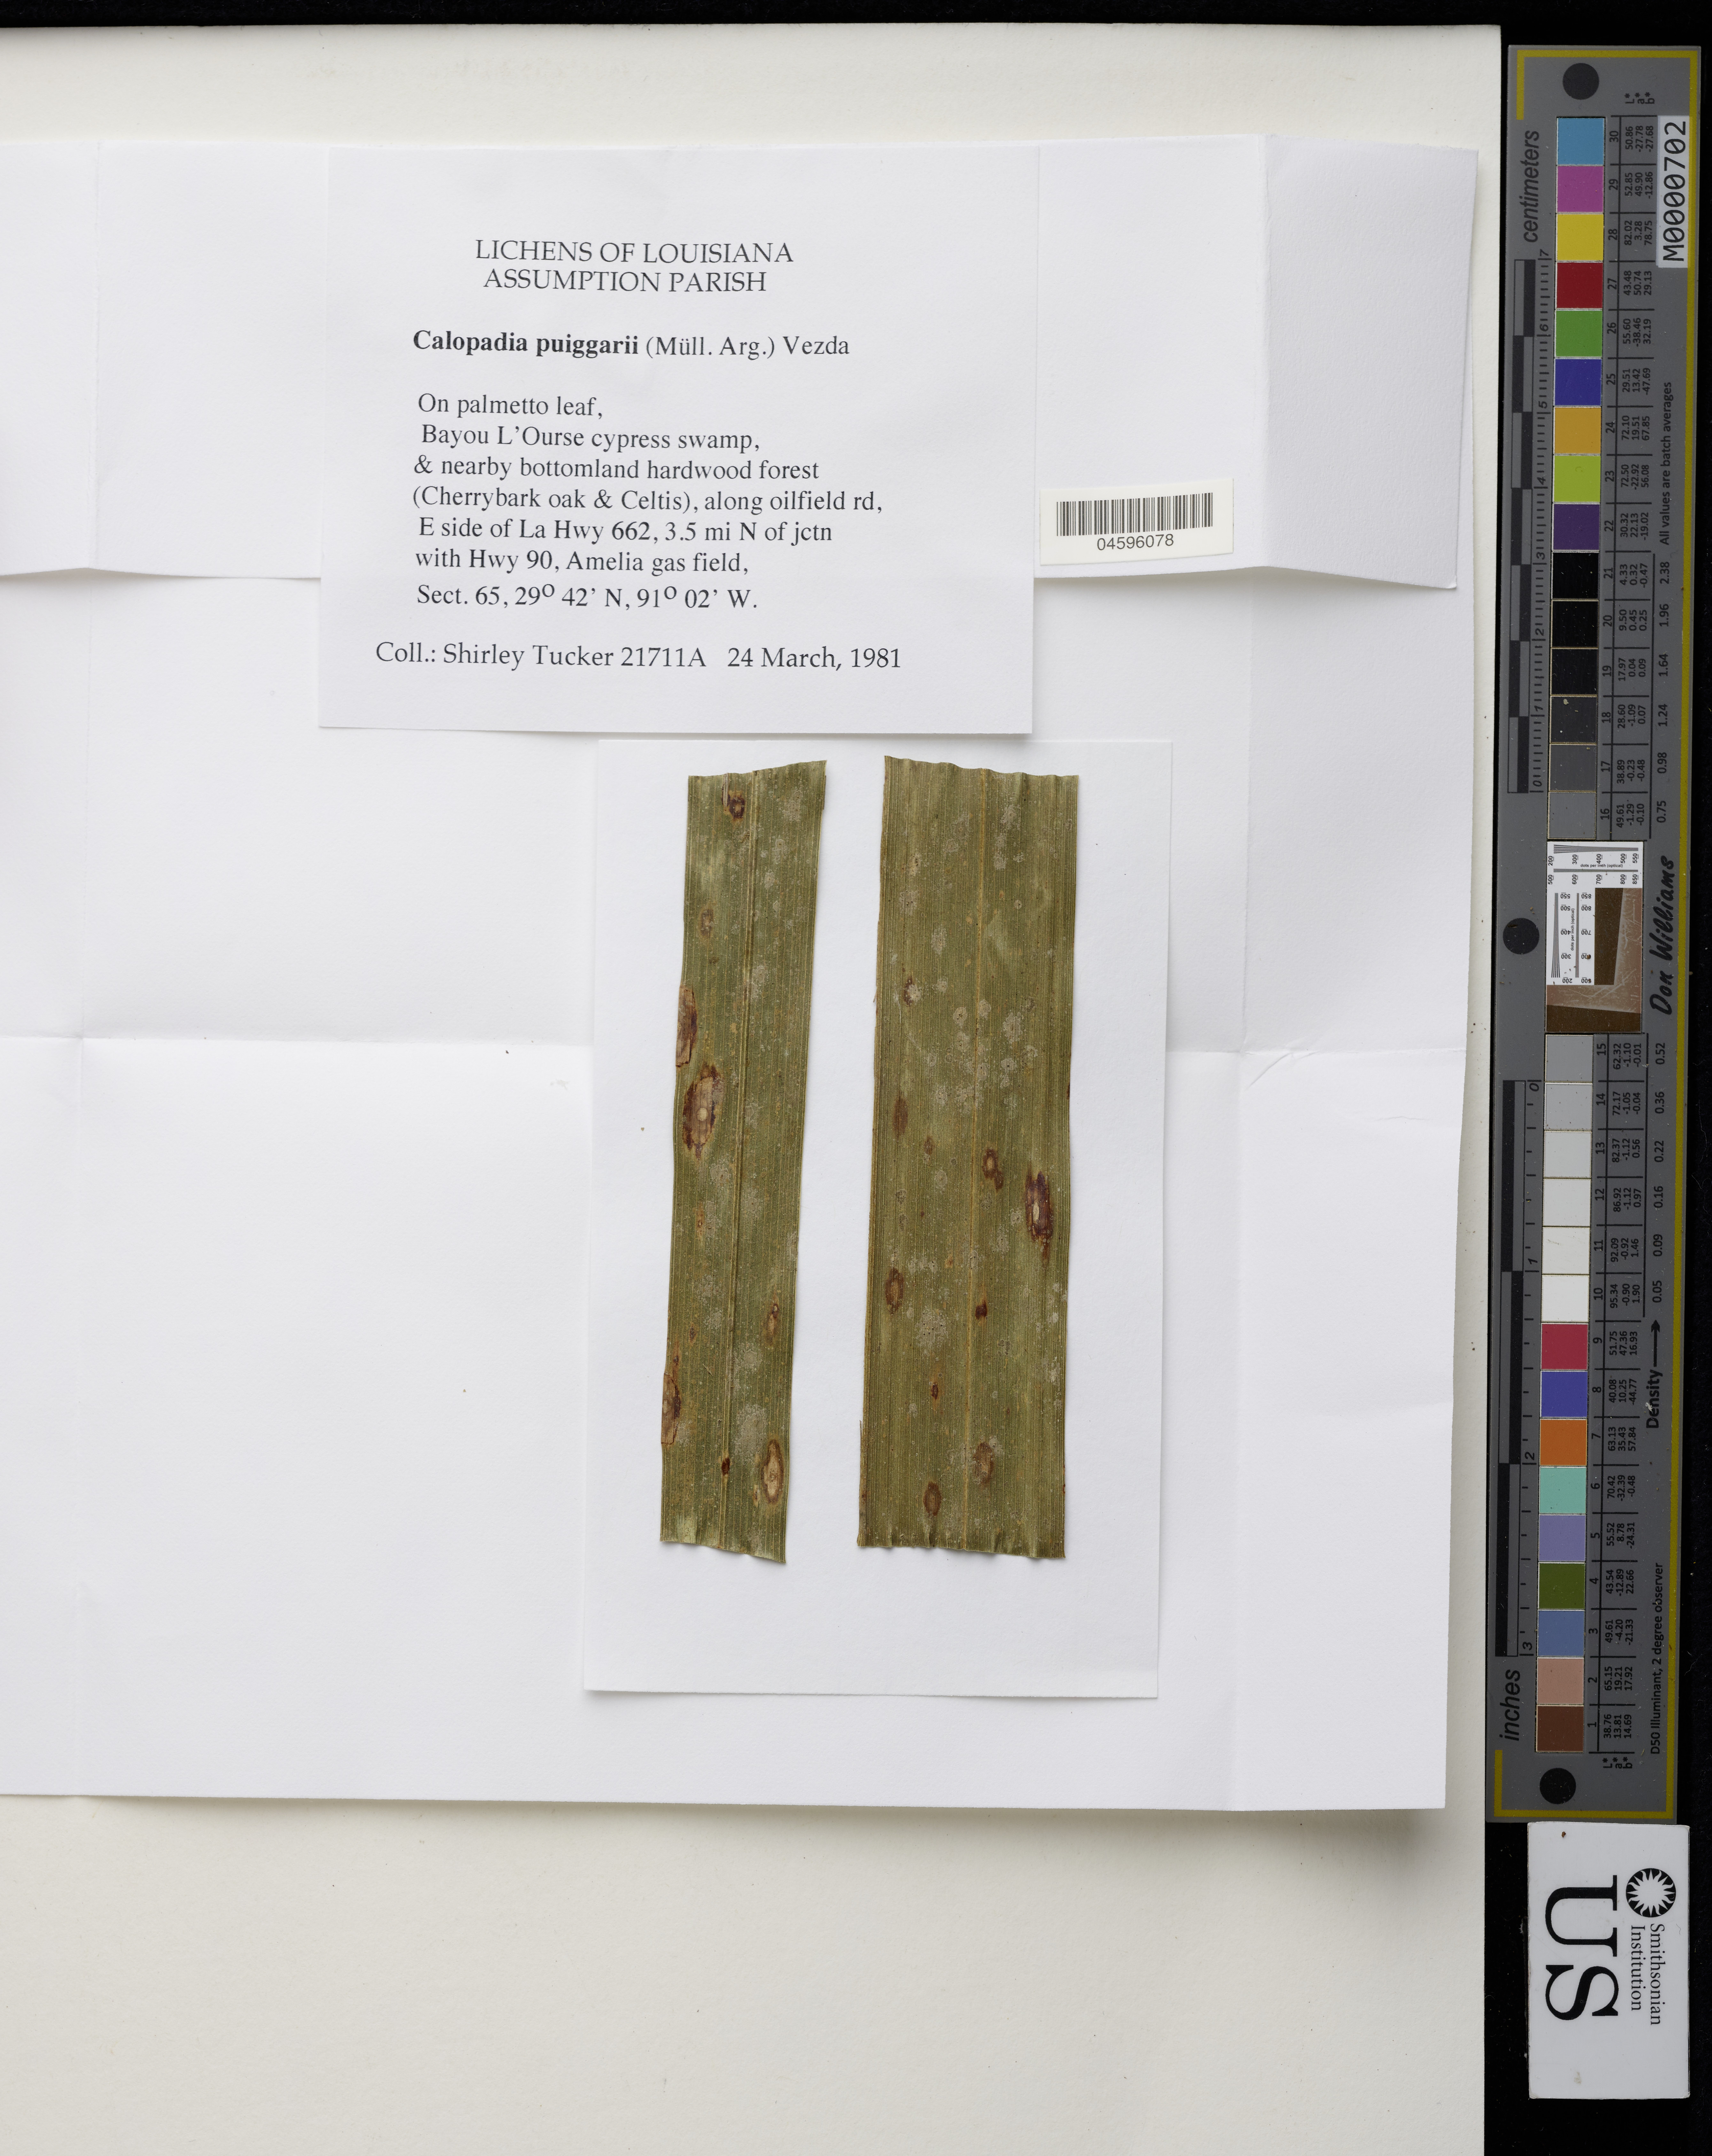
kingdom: Fungi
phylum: Ascomycota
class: Lecanoromycetes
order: Teloschistales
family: Teloschistaceae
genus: Caloplaca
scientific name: Caloplaca puiggarii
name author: (Müll. Arg.) Zahlbr.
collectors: S. Witt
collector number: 21711A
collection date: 1981-03-24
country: United States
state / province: Louisiana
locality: Bayou L'Ourse cypress swamp, & nearby bottomland hardwood forest (Cherrybark oak & Celtis), along oilfield rd, E side of La Hwy 662, 3.5 mi N of jctn with Hwy 90, Amelia gas field, Sect 65.